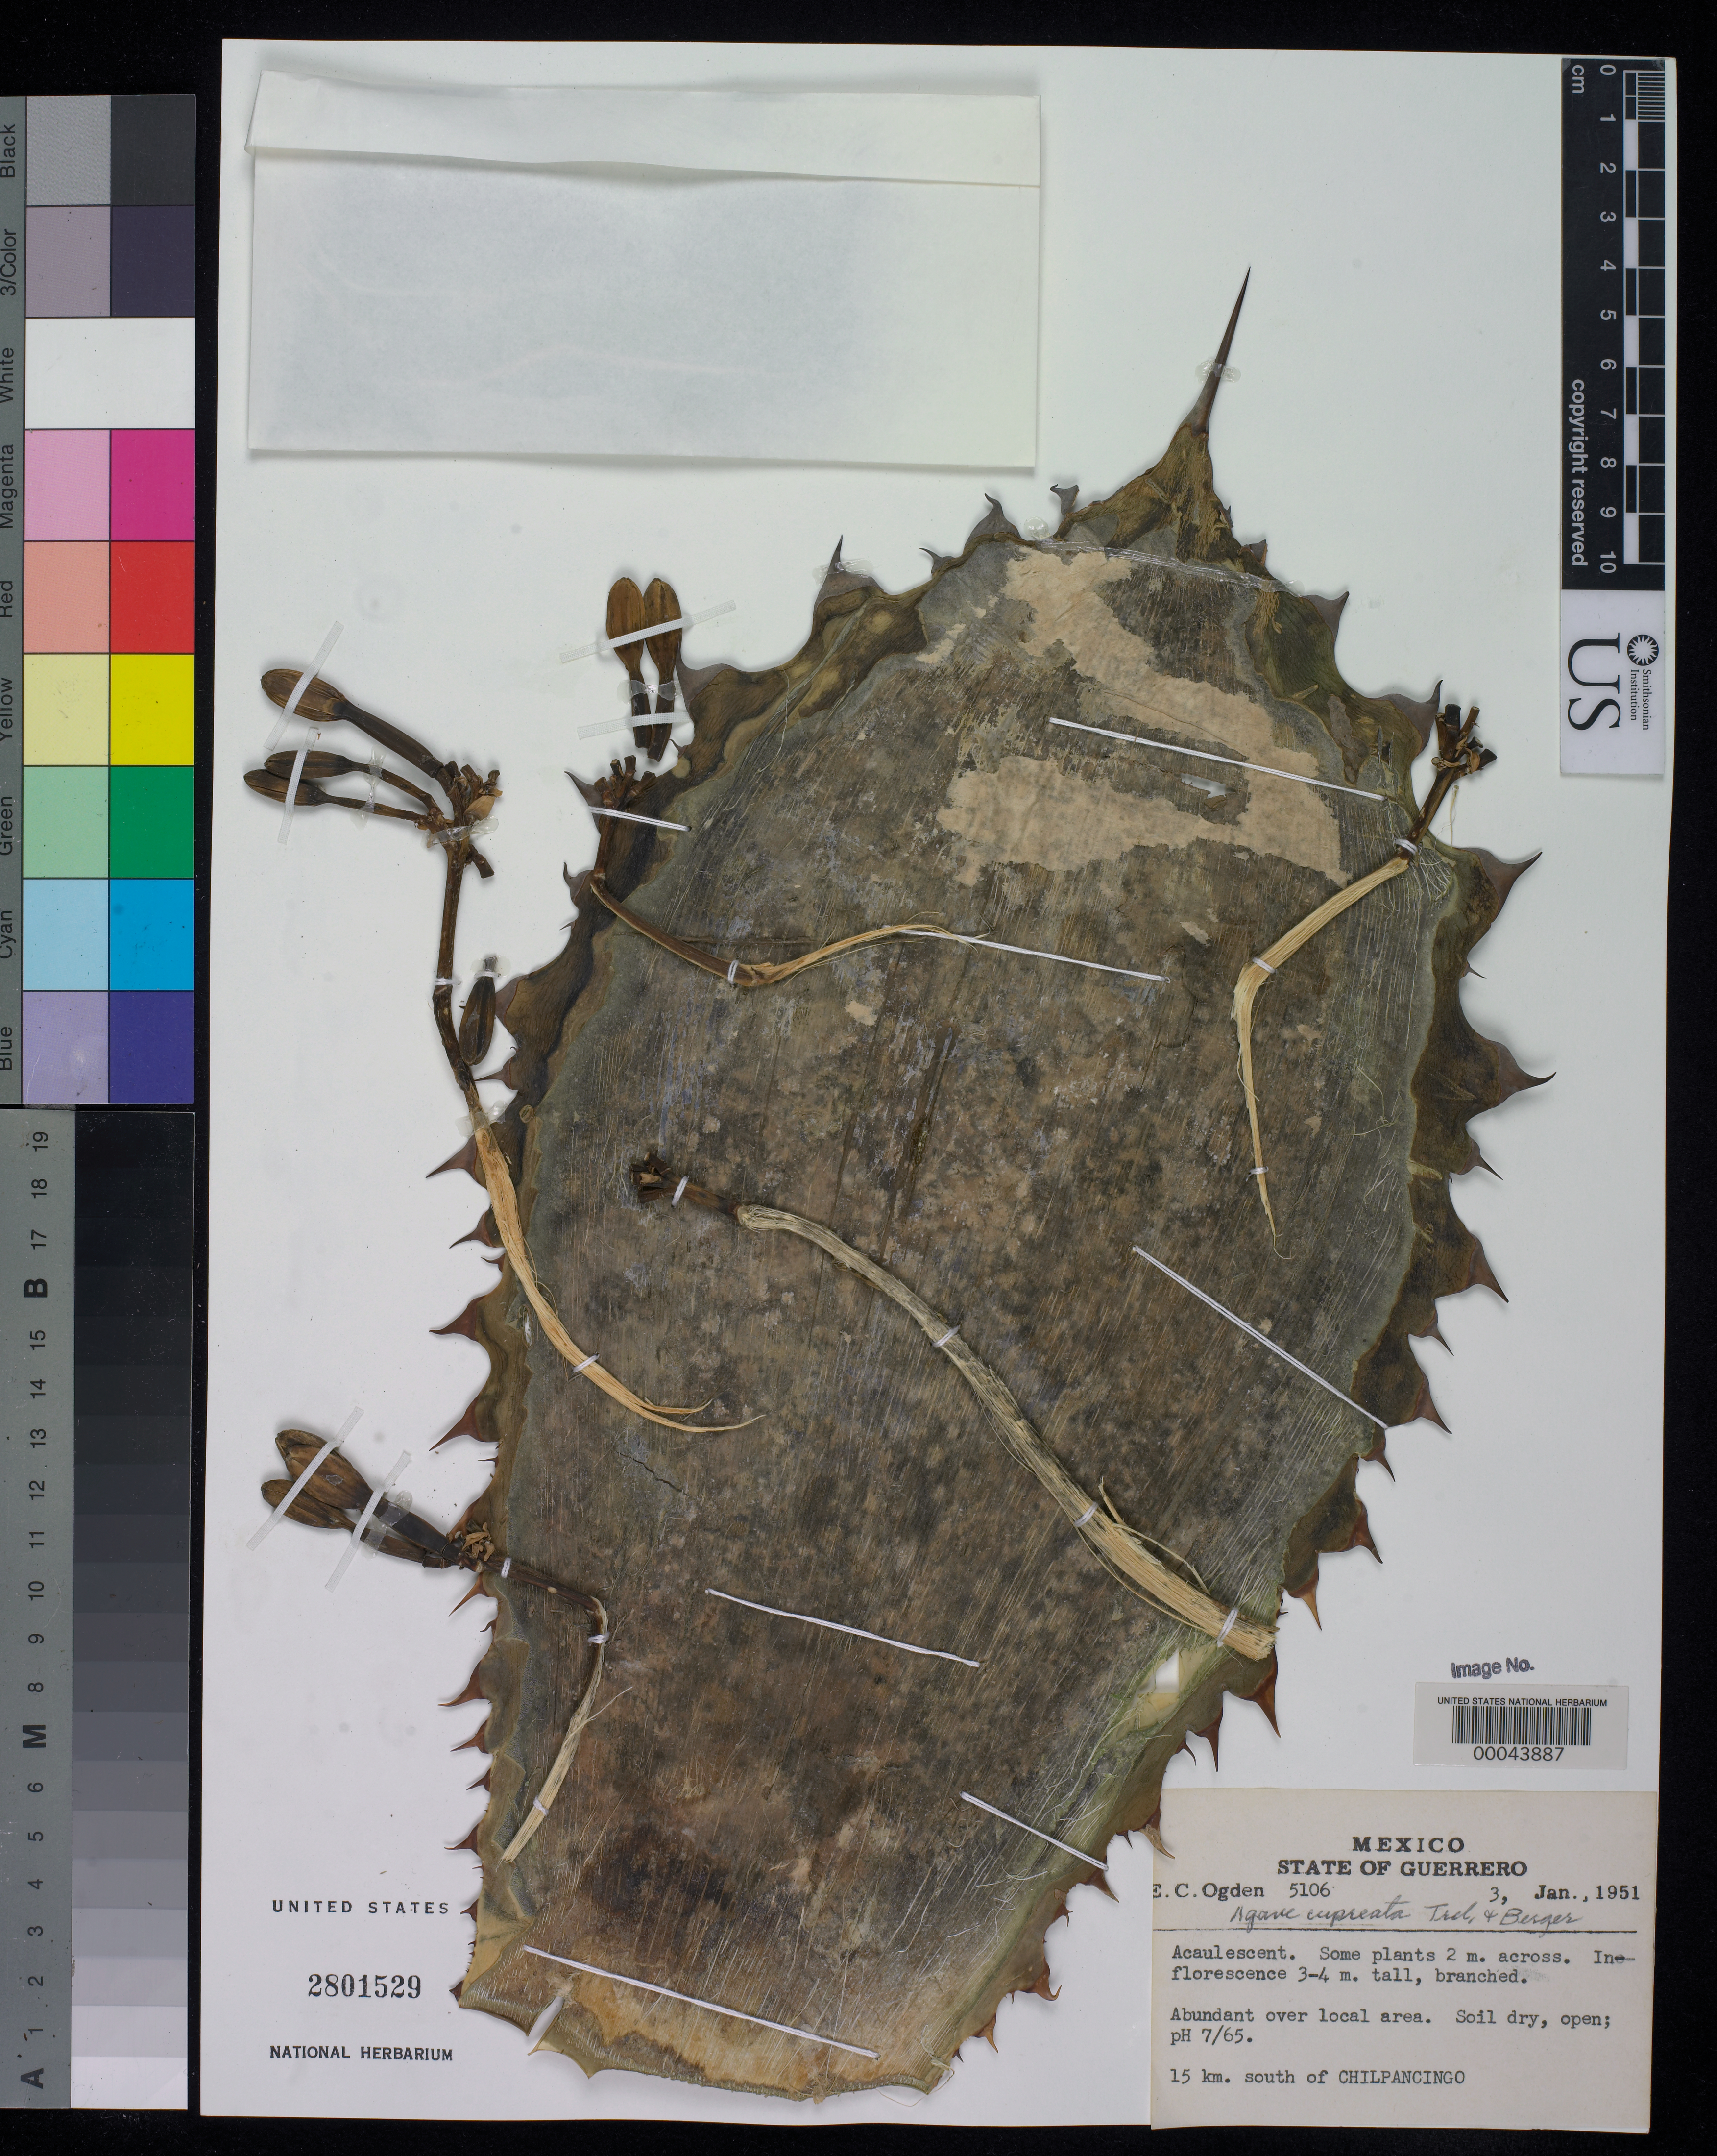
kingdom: Plantae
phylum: Tracheophyta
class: Liliopsida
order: Asparagales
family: Asparagaceae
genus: Agave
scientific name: Agave cupreata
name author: Trel. & A. Berger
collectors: E. C. Ogden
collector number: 5106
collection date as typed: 03 Jan 1951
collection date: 1951-01-03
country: Mexico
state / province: Guerrero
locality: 15 km S of Chilpancingo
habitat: Soil dry, open; ph 7.65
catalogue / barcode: US 2801529